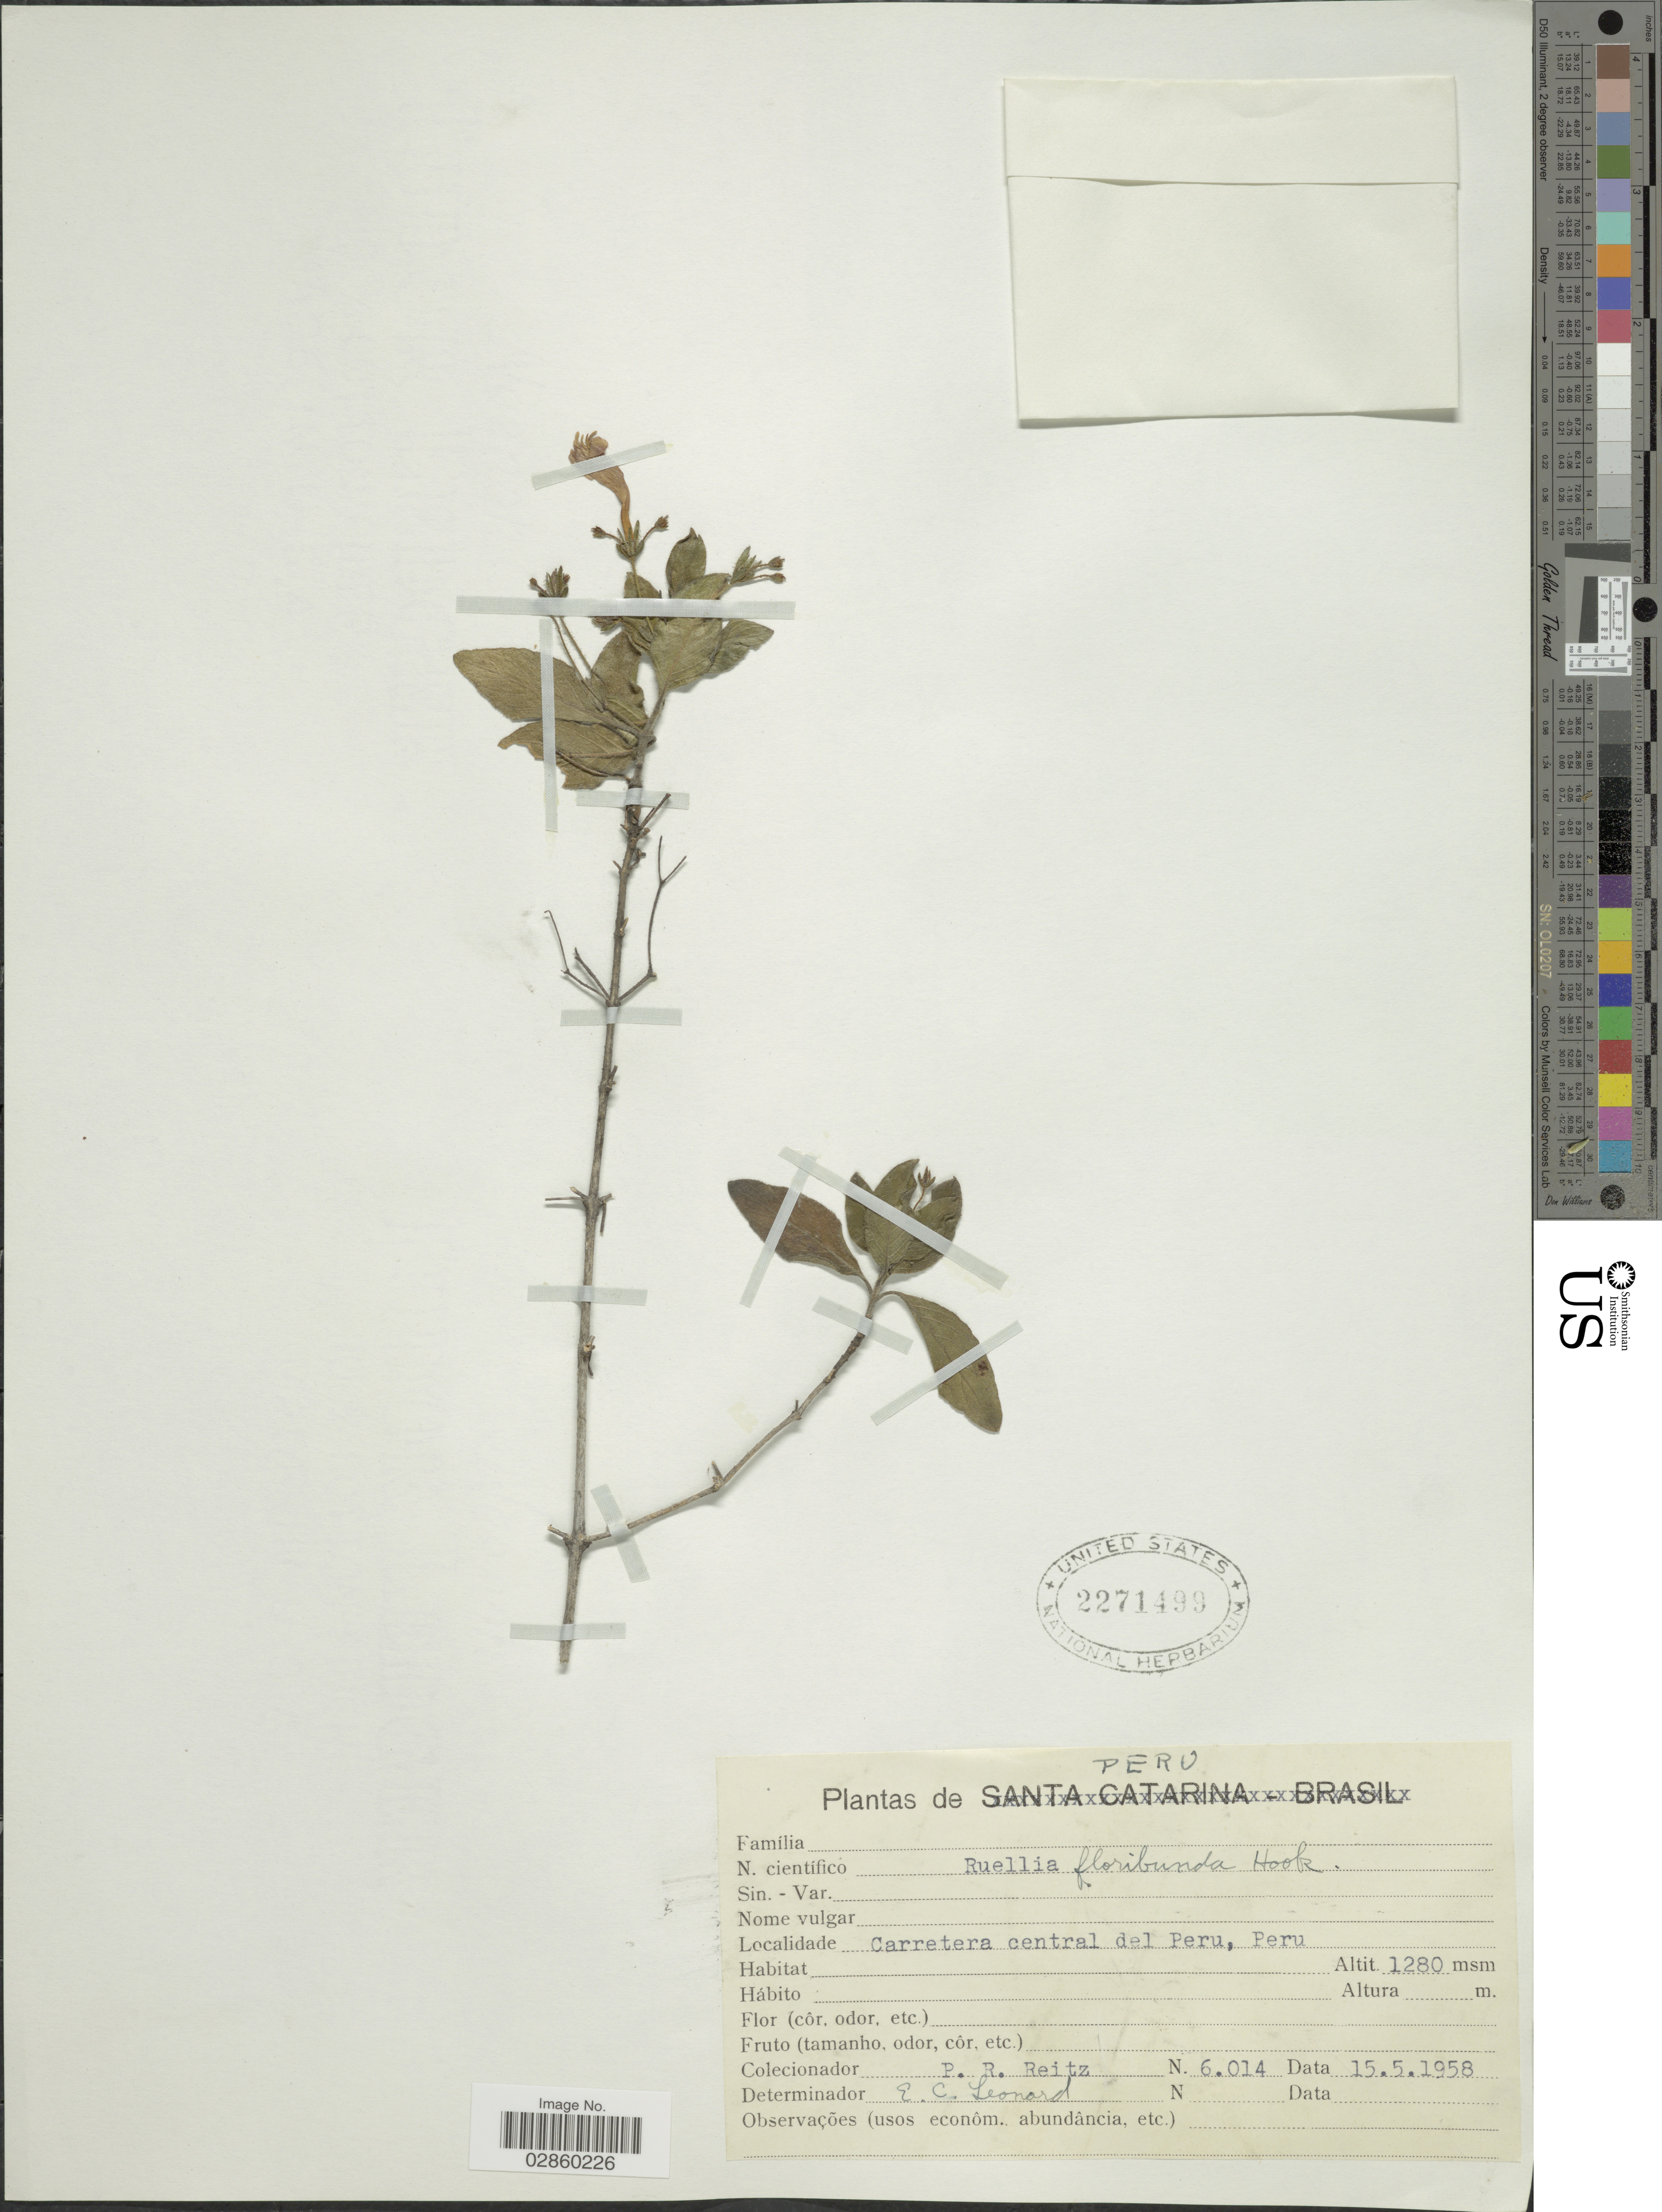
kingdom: Plantae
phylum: Tracheophyta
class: Magnoliopsida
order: Lamiales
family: Acanthaceae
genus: Ruellia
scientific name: Ruellia floribunda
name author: Hook.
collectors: R. Reitz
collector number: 6014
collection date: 1958-05-15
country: Peru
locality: Carretera central del Peru.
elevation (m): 1280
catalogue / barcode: US 2271499